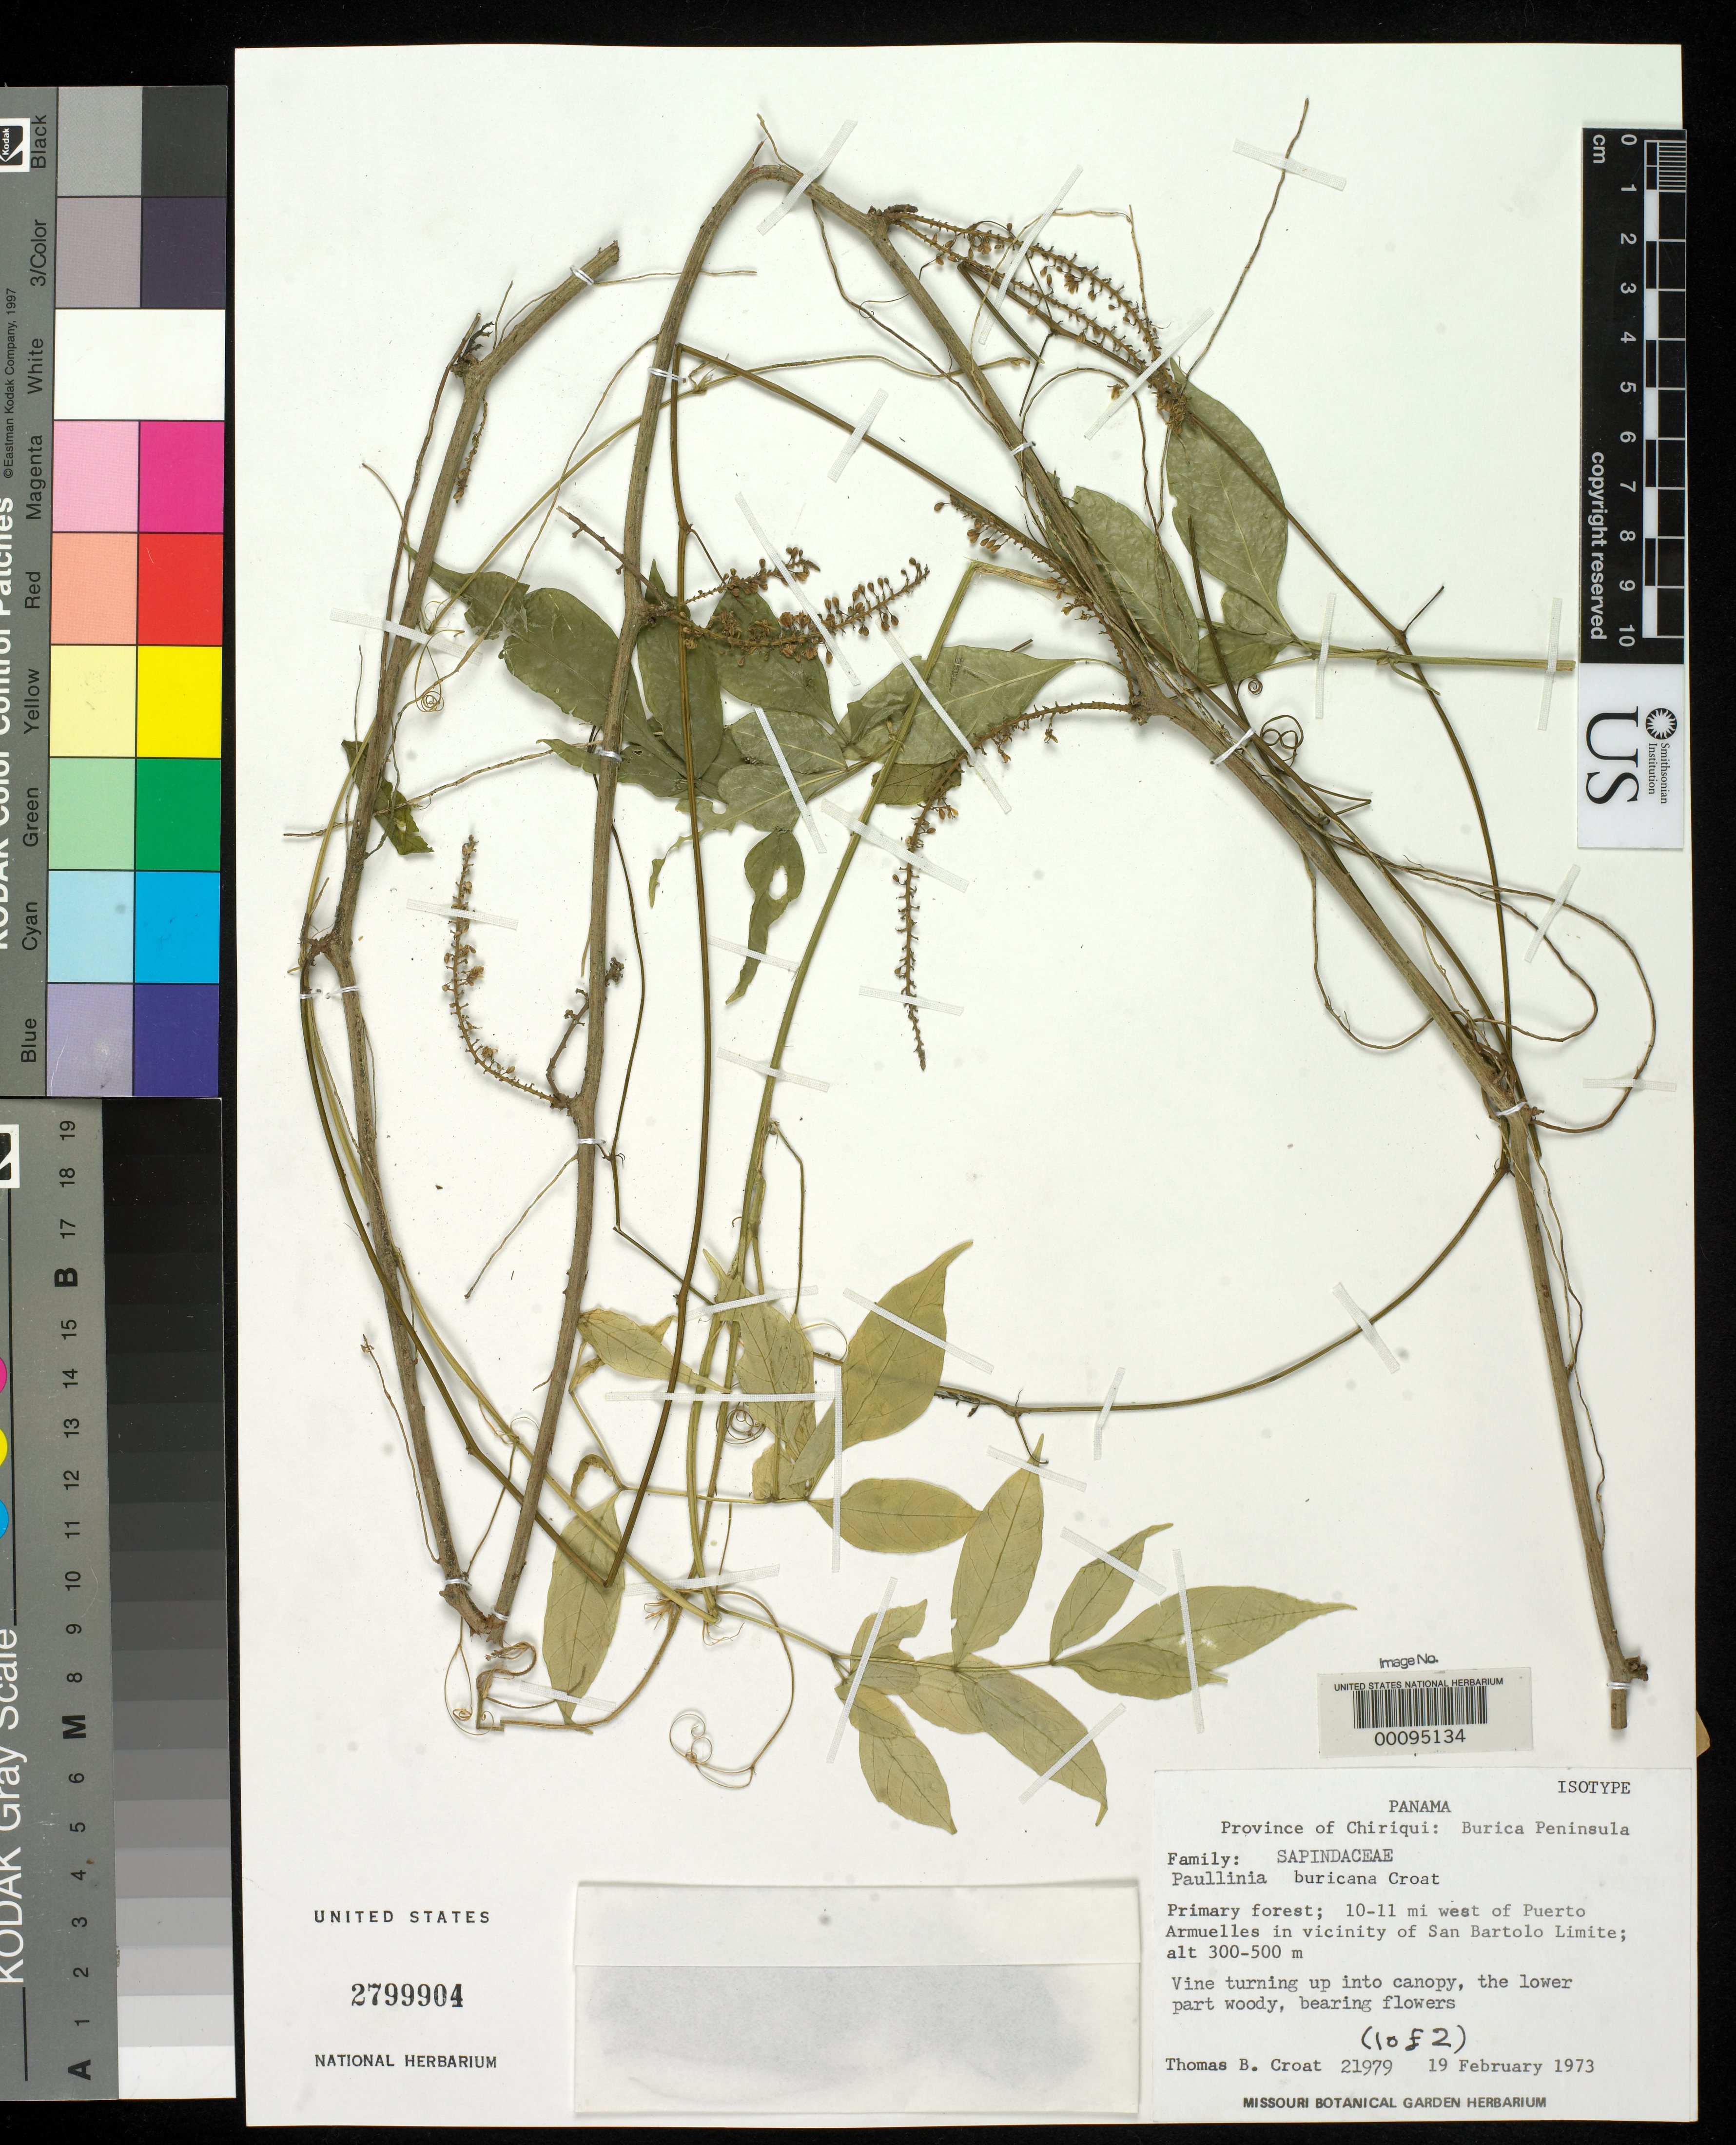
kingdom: Plantae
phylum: Tracheophyta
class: Magnoliopsida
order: Sapindales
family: Sapindaceae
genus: Paullinia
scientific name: Paullinia buricana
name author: Croat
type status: Isotype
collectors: T. B. Croat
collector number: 21979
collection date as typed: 19 Feb 1973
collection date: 1973-02-19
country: Panama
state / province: Chiriquí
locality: Burica Peninsula, 10-11 mi W of Puerto Armuelles near San Bartolo Limite.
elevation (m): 300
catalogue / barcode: US 2799904